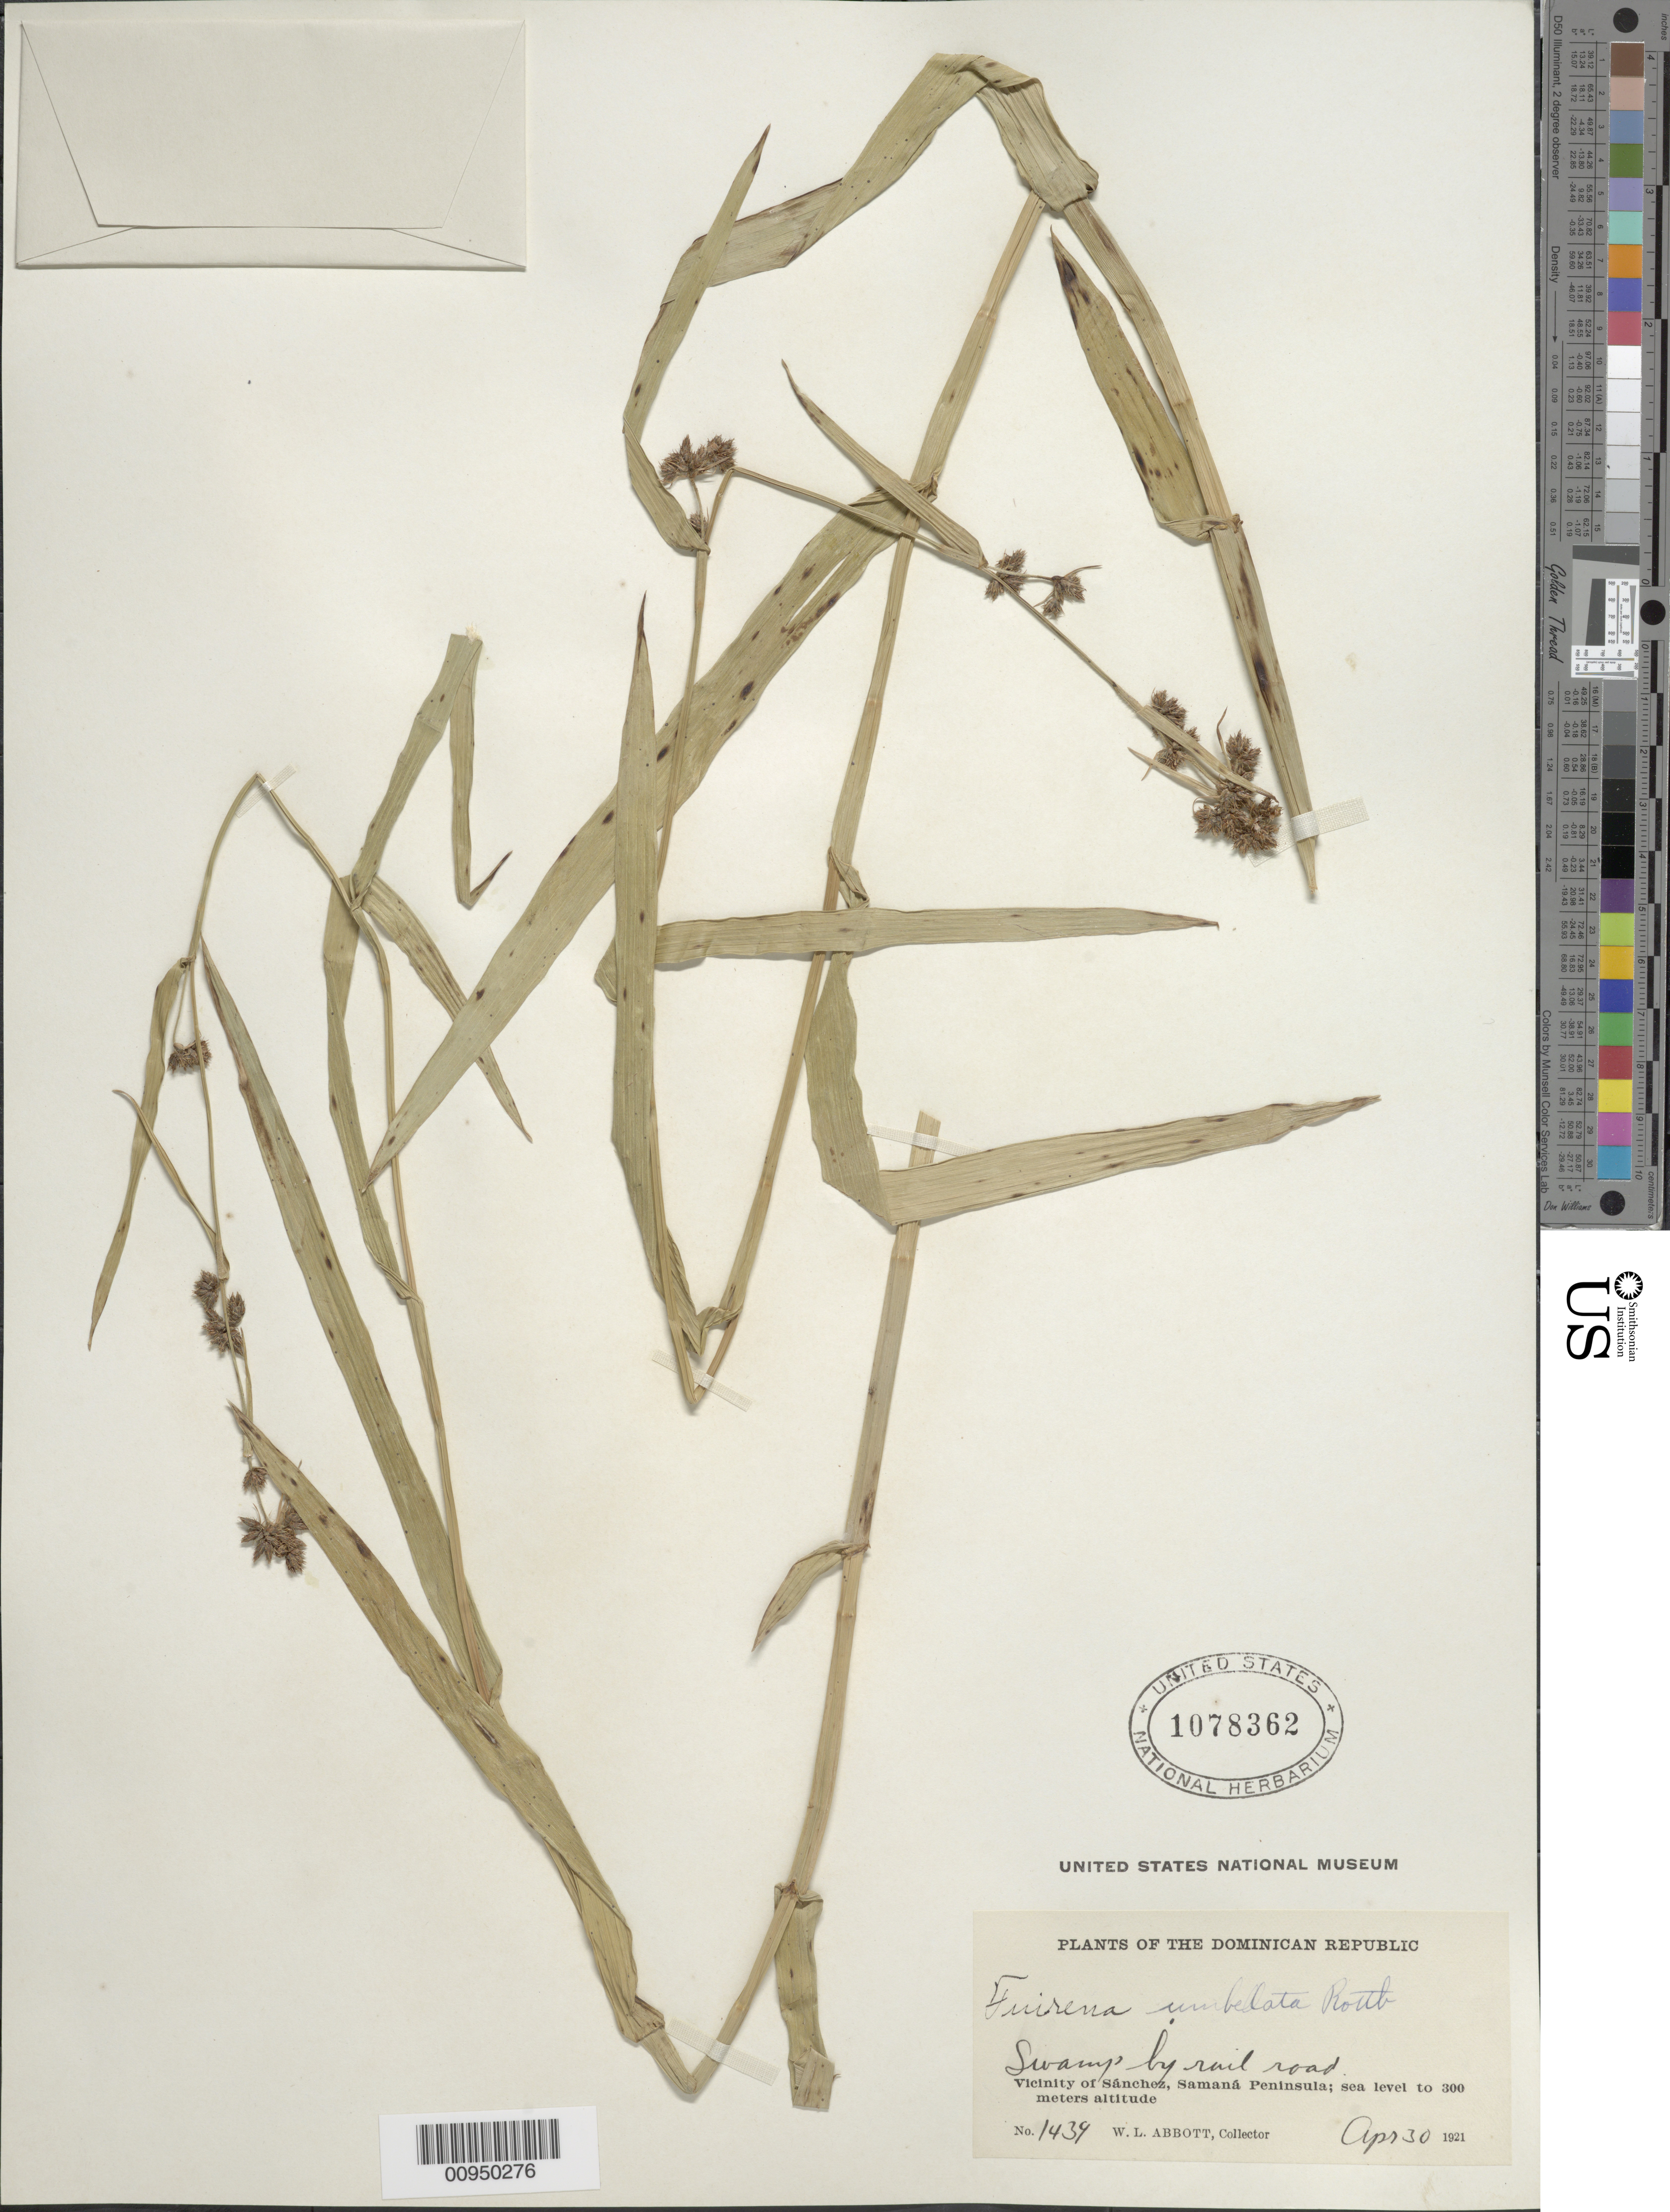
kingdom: Plantae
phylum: Tracheophyta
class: Liliopsida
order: Poales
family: Cyperaceae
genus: Fuirena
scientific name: Fuirena umbellata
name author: Rottb.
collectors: W. L. Abbott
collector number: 1439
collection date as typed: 30 Apr 1921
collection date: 1921-04-30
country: Dominican Republic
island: Hispaniola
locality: Vicinity of Sánchez, Samaná Peninsula, swamp by rail road tracks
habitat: Swamp by rail road tracks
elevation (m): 0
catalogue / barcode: US 1078362